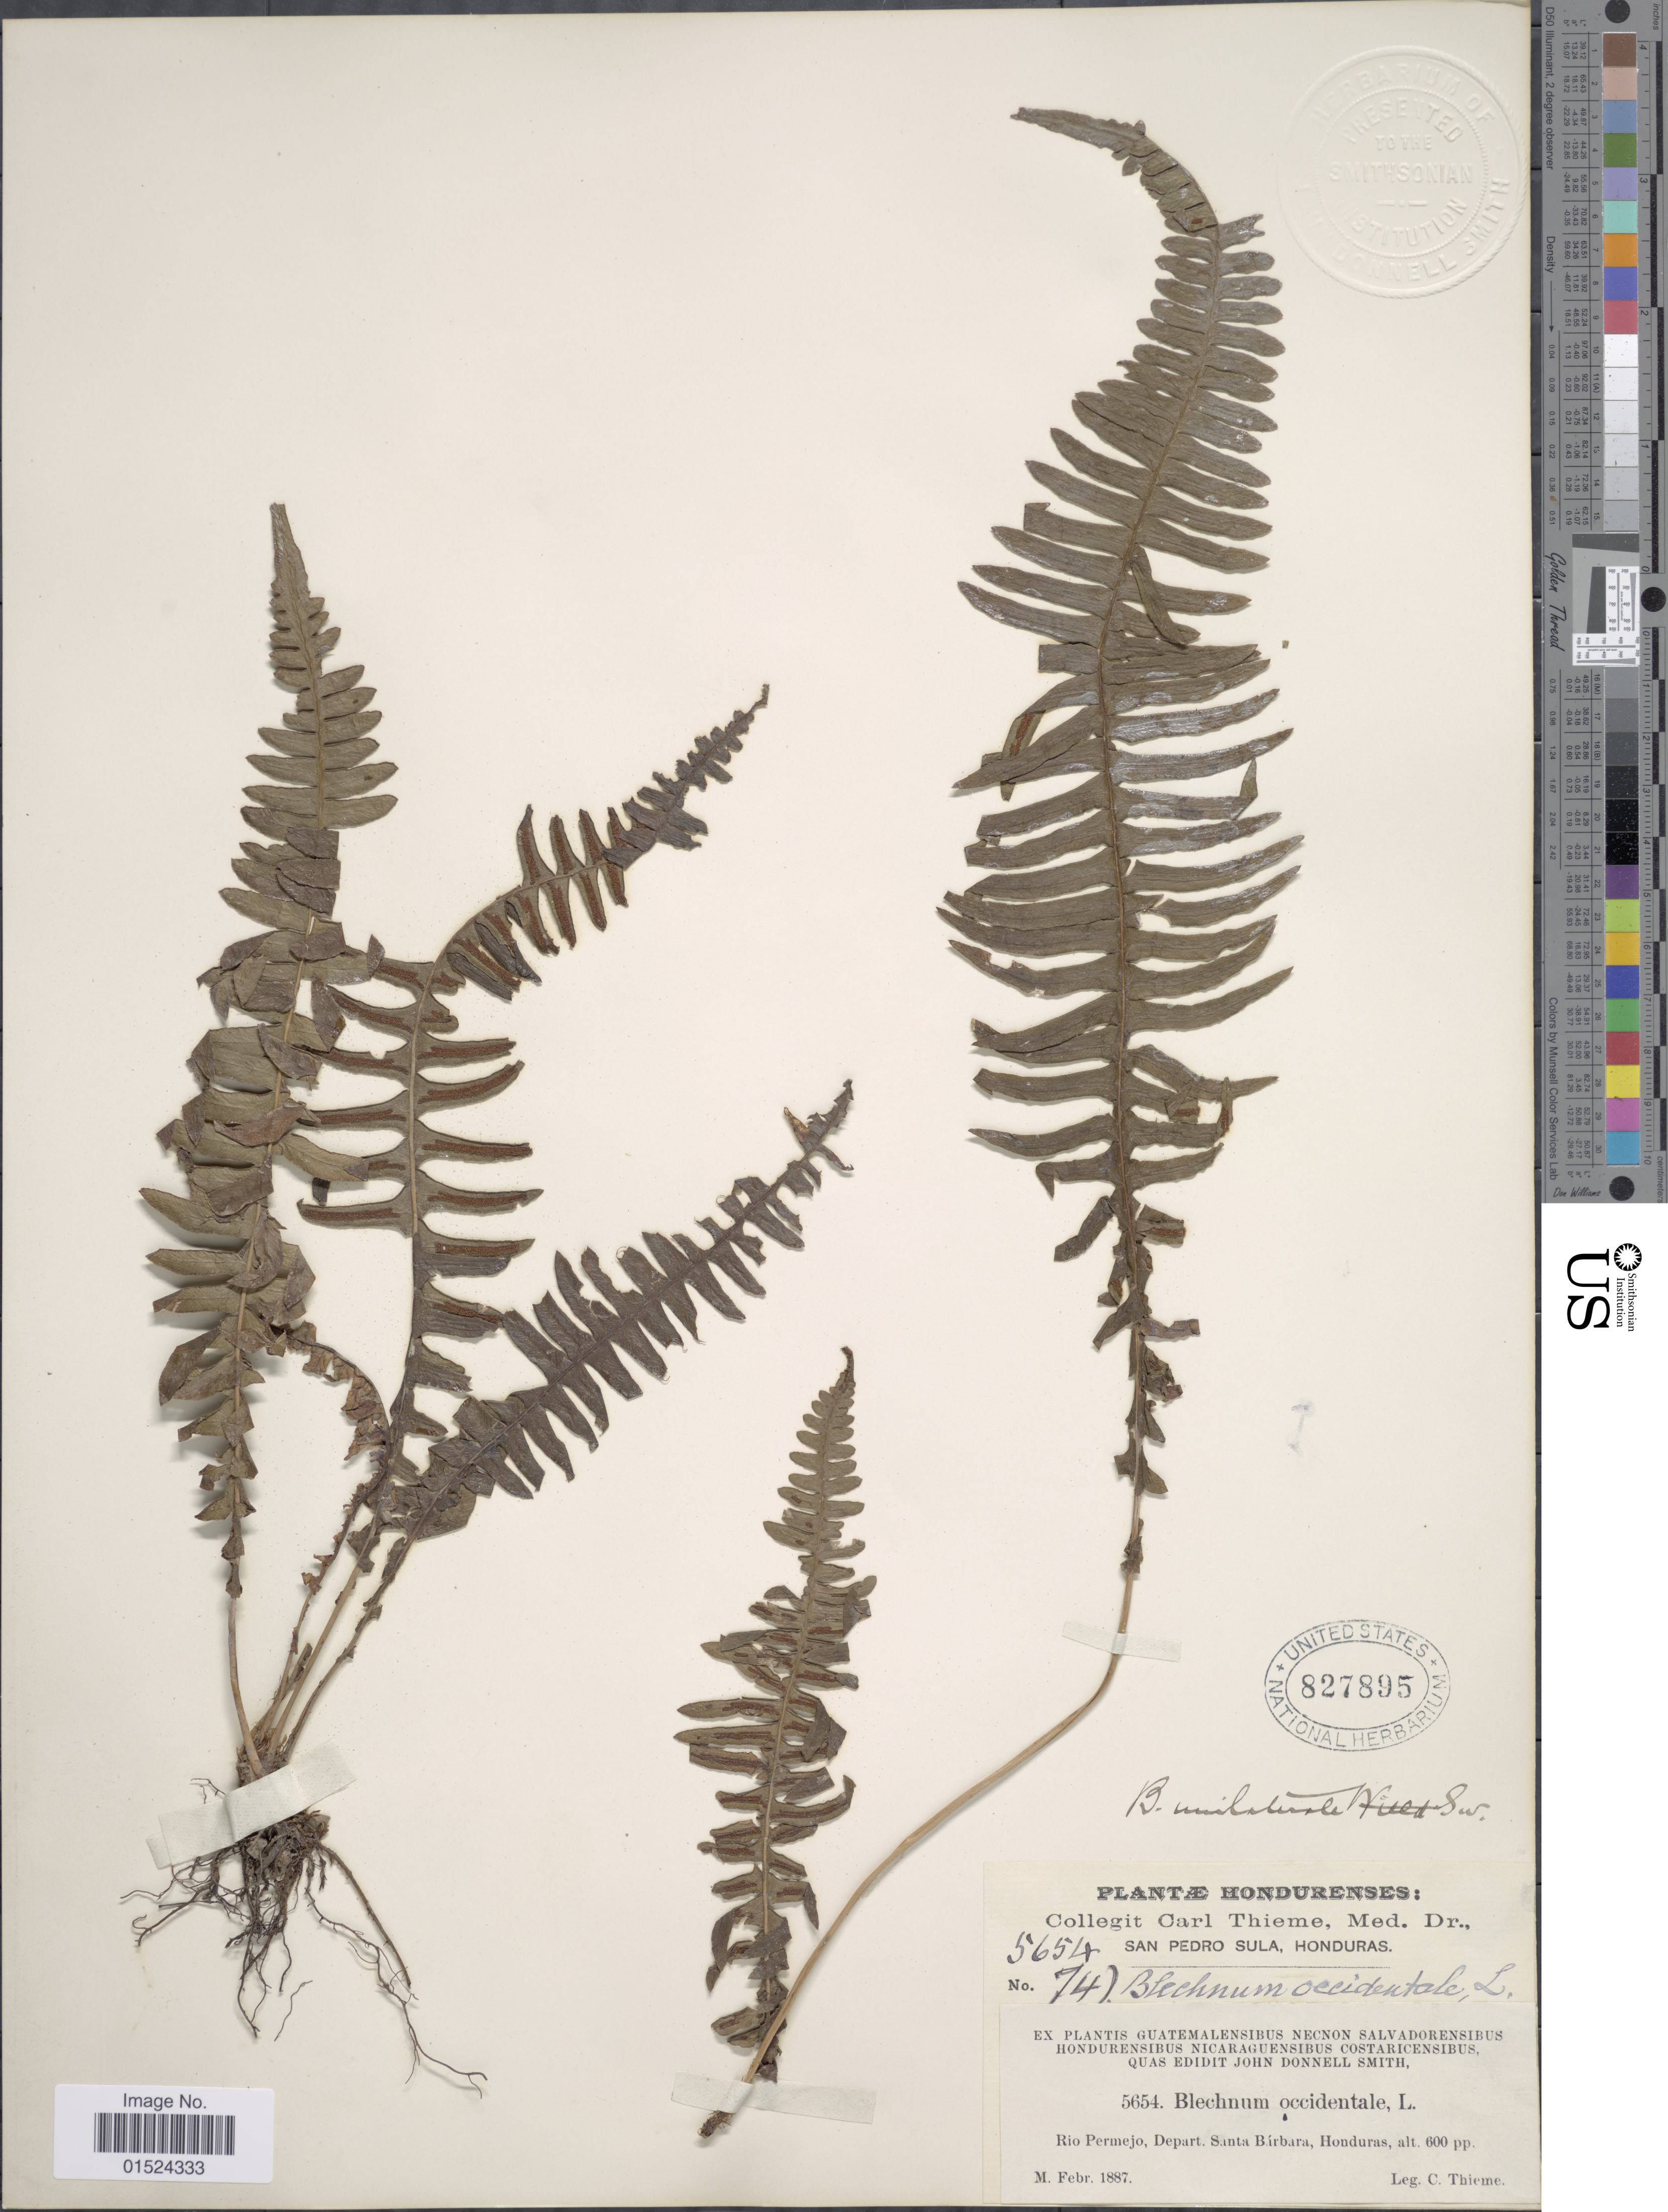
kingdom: Plantae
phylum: Tracheophyta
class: Polypodiopsida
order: Polypodiales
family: Blechnaceae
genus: Blechnum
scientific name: Blechnum polypodioides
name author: Raddi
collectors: C. Thieme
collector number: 5654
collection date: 1887-02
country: Honduras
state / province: Santa Bárbara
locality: Rio Permejo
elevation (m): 183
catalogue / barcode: US 827895